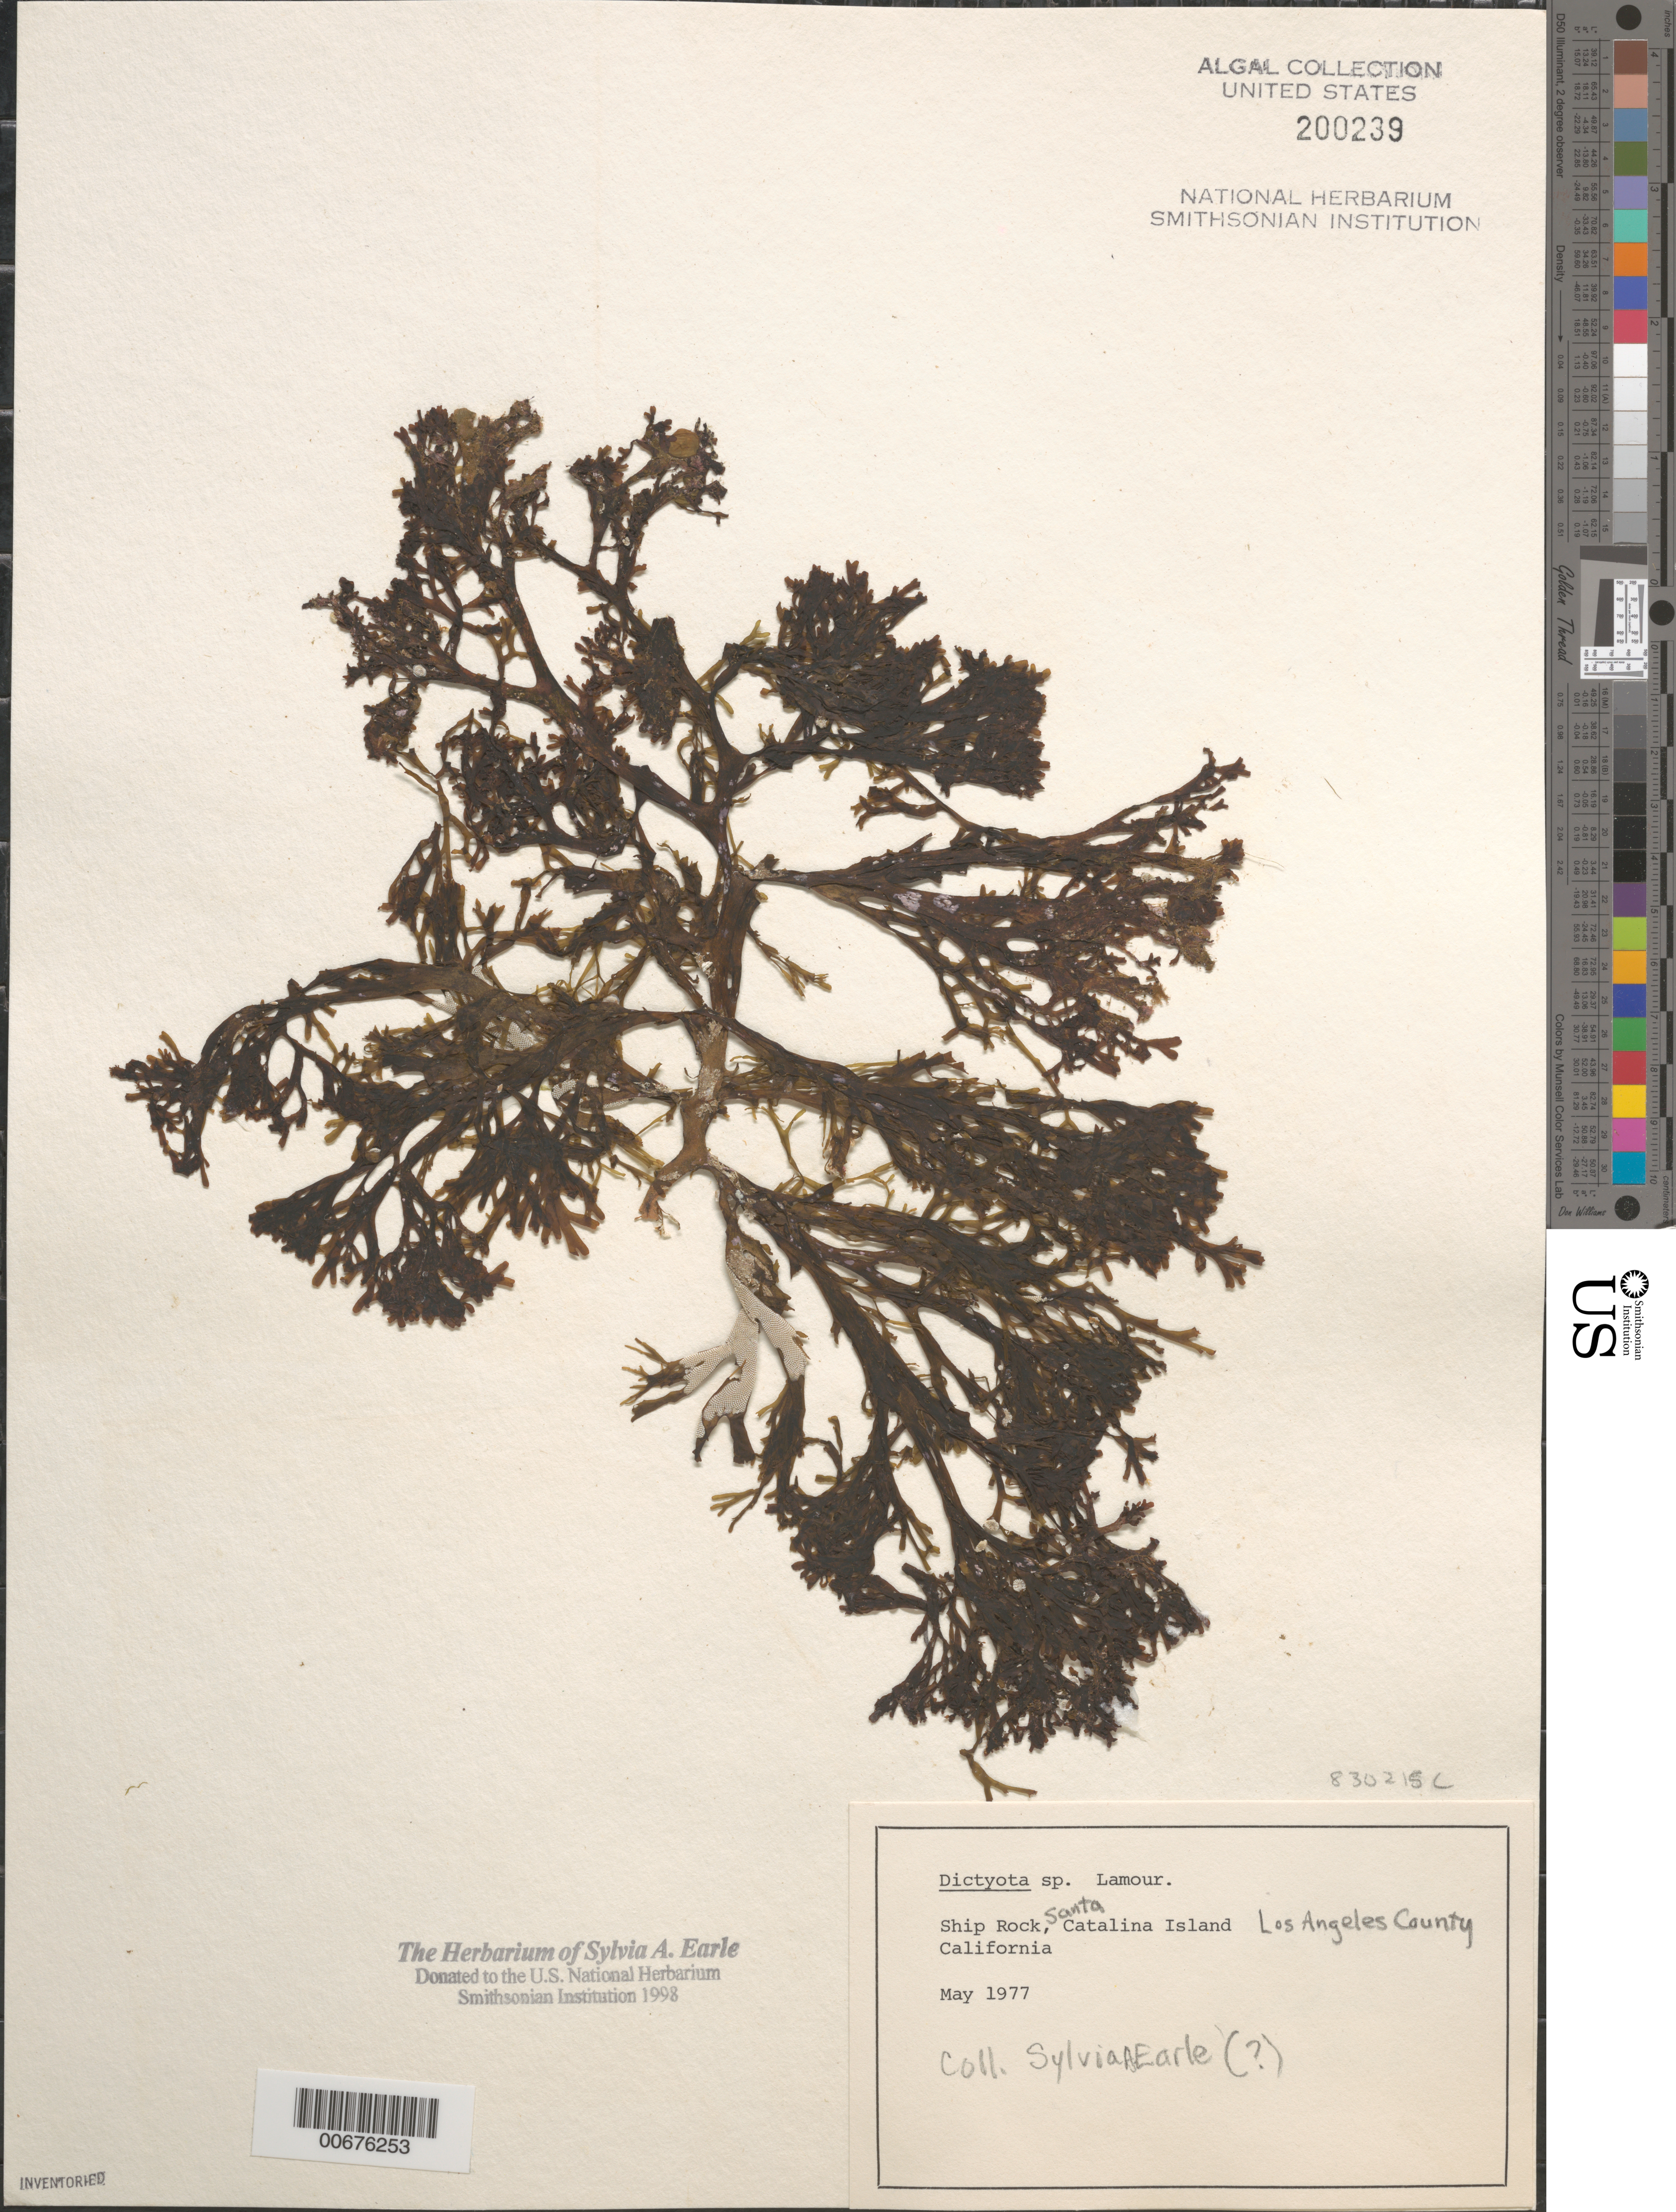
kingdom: Chromista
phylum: Ochrophyta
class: Phaeophyceae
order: Dictyotales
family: Dictyotaceae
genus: Dictyota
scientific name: Dictyota sp.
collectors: S. A. Earle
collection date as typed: May 1977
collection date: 1977-05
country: United States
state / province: California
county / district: Los Angeles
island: Santa Catalina Island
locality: Ship Rock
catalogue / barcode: US 200239